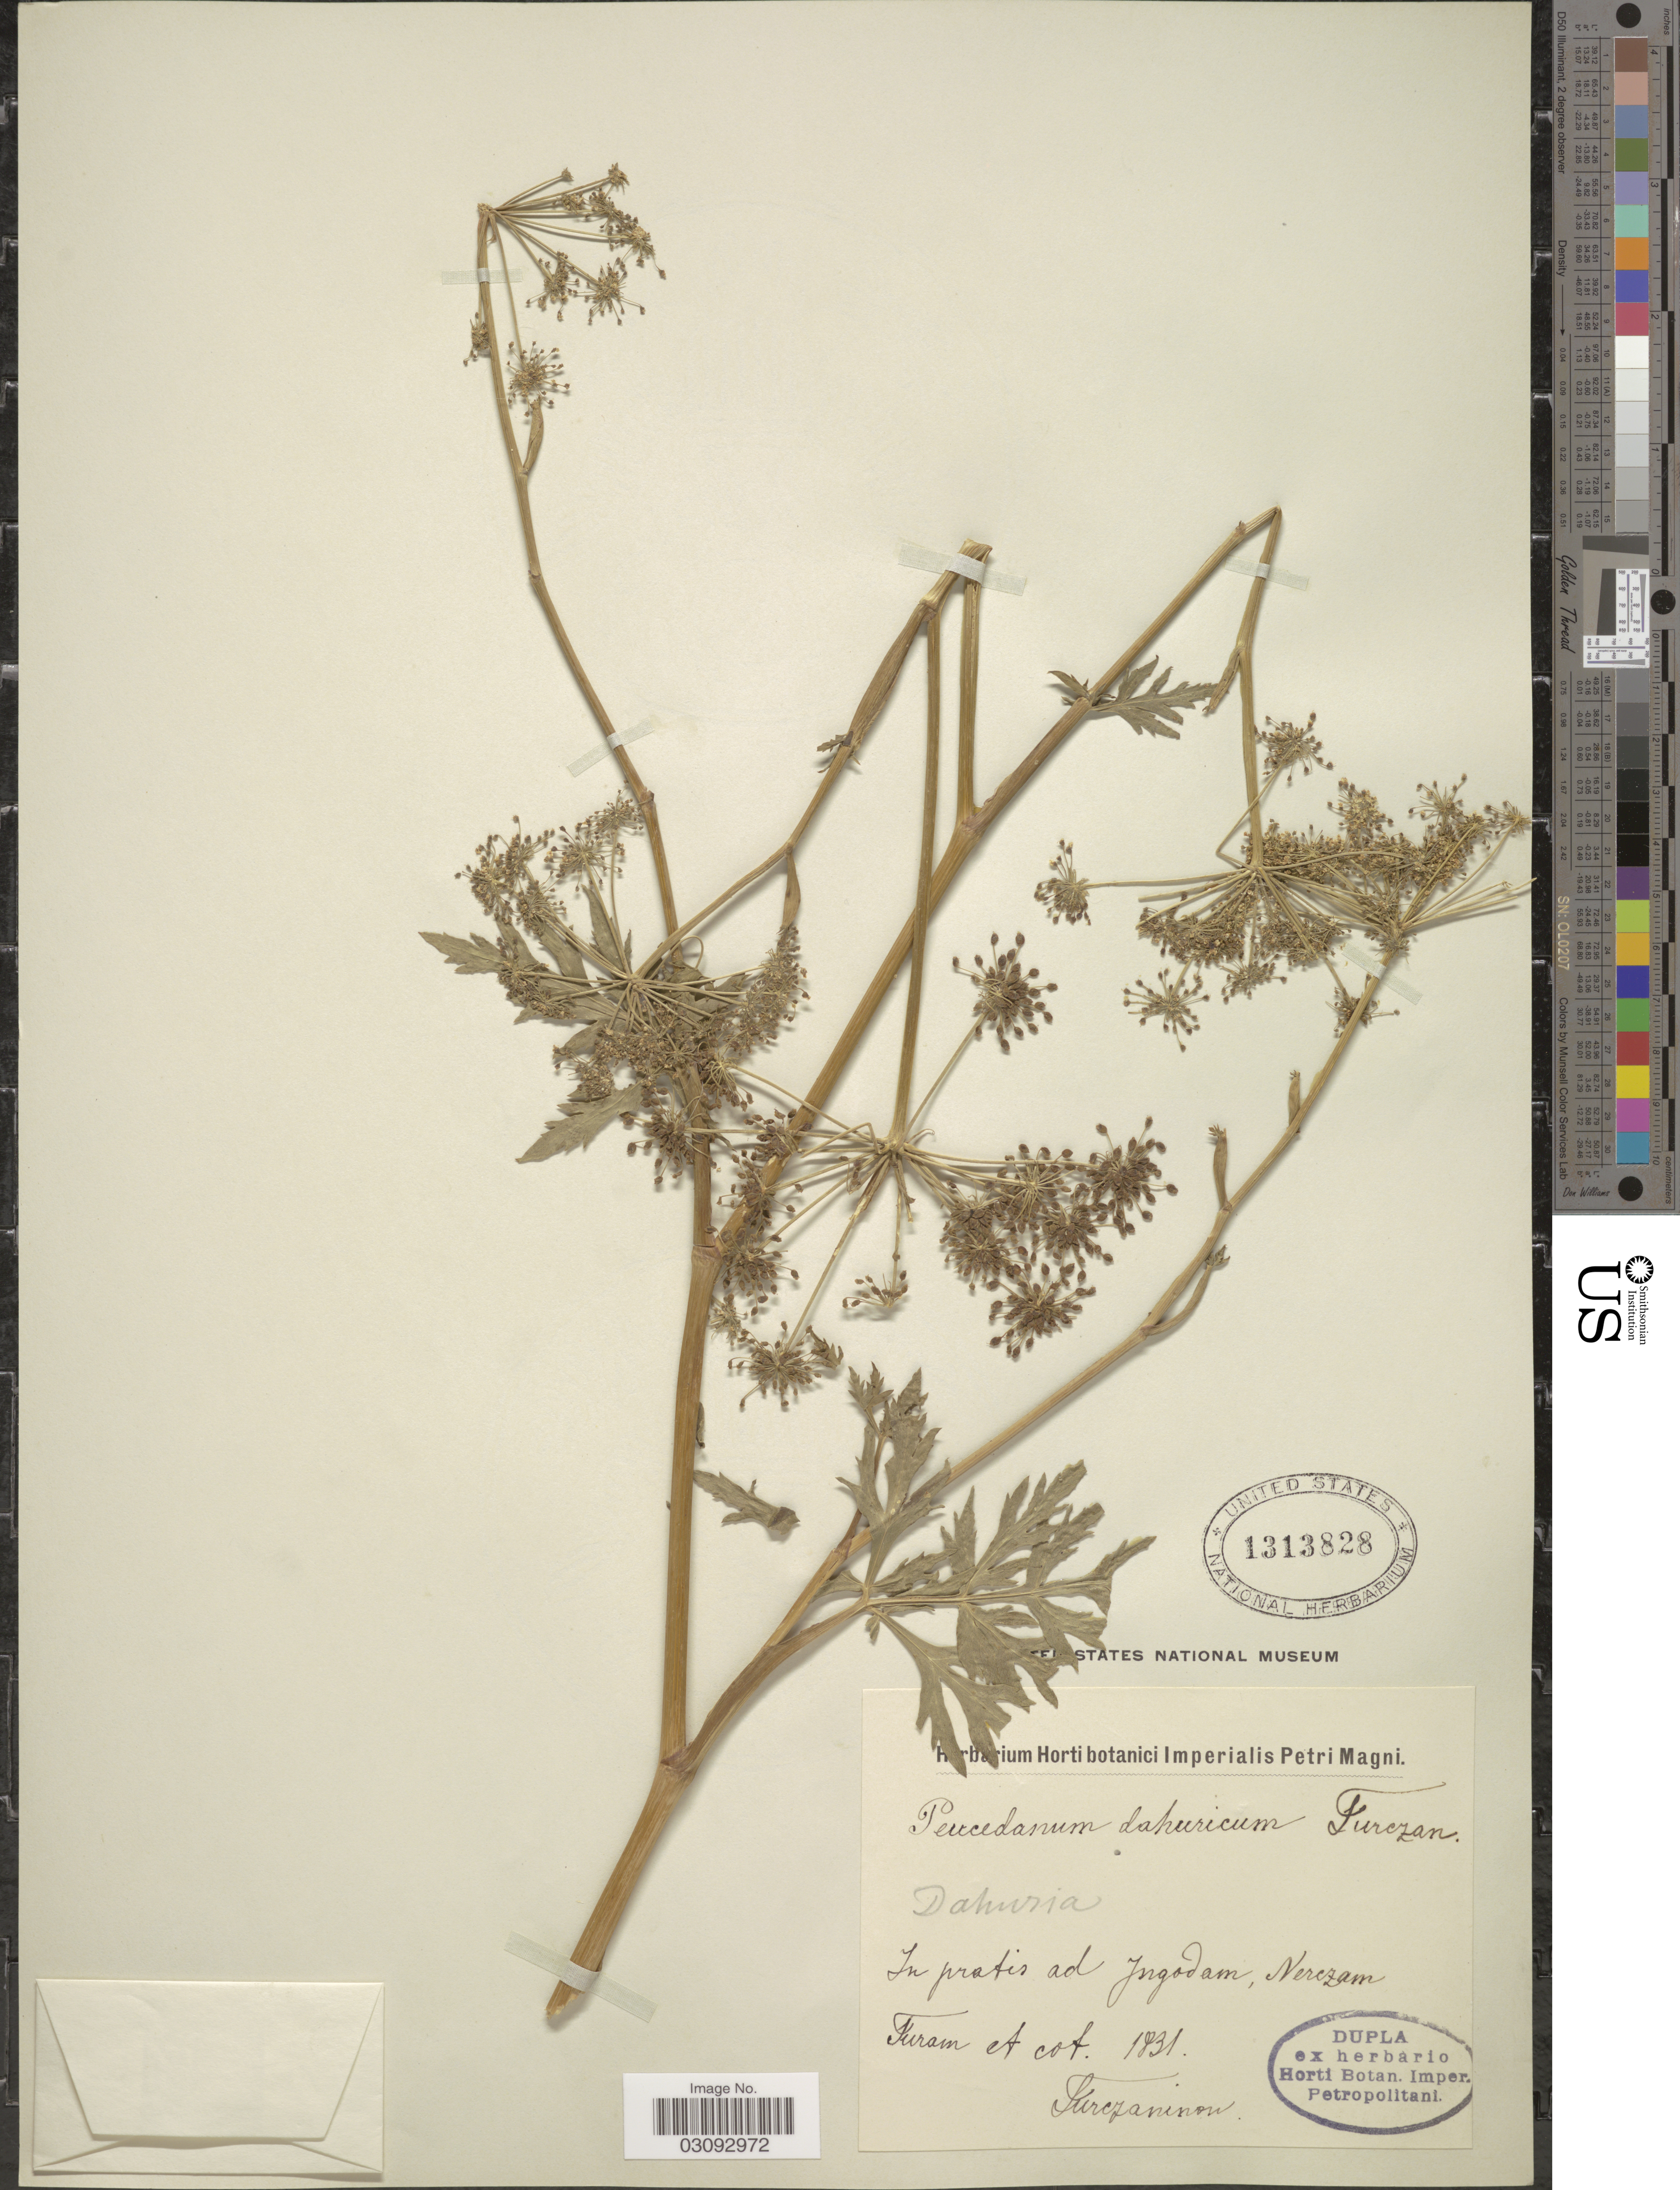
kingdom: Plantae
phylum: Tracheophyta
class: Magnoliopsida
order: Apiales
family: Apiaceae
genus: Peucedanum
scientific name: Peucedanum davuricum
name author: Turcz. ex Ledeb.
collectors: Turczaninow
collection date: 1831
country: Russian Federation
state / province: Zabaykalsky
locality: In pratis ad Ingodam, Nerczam.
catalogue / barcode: US 1313828